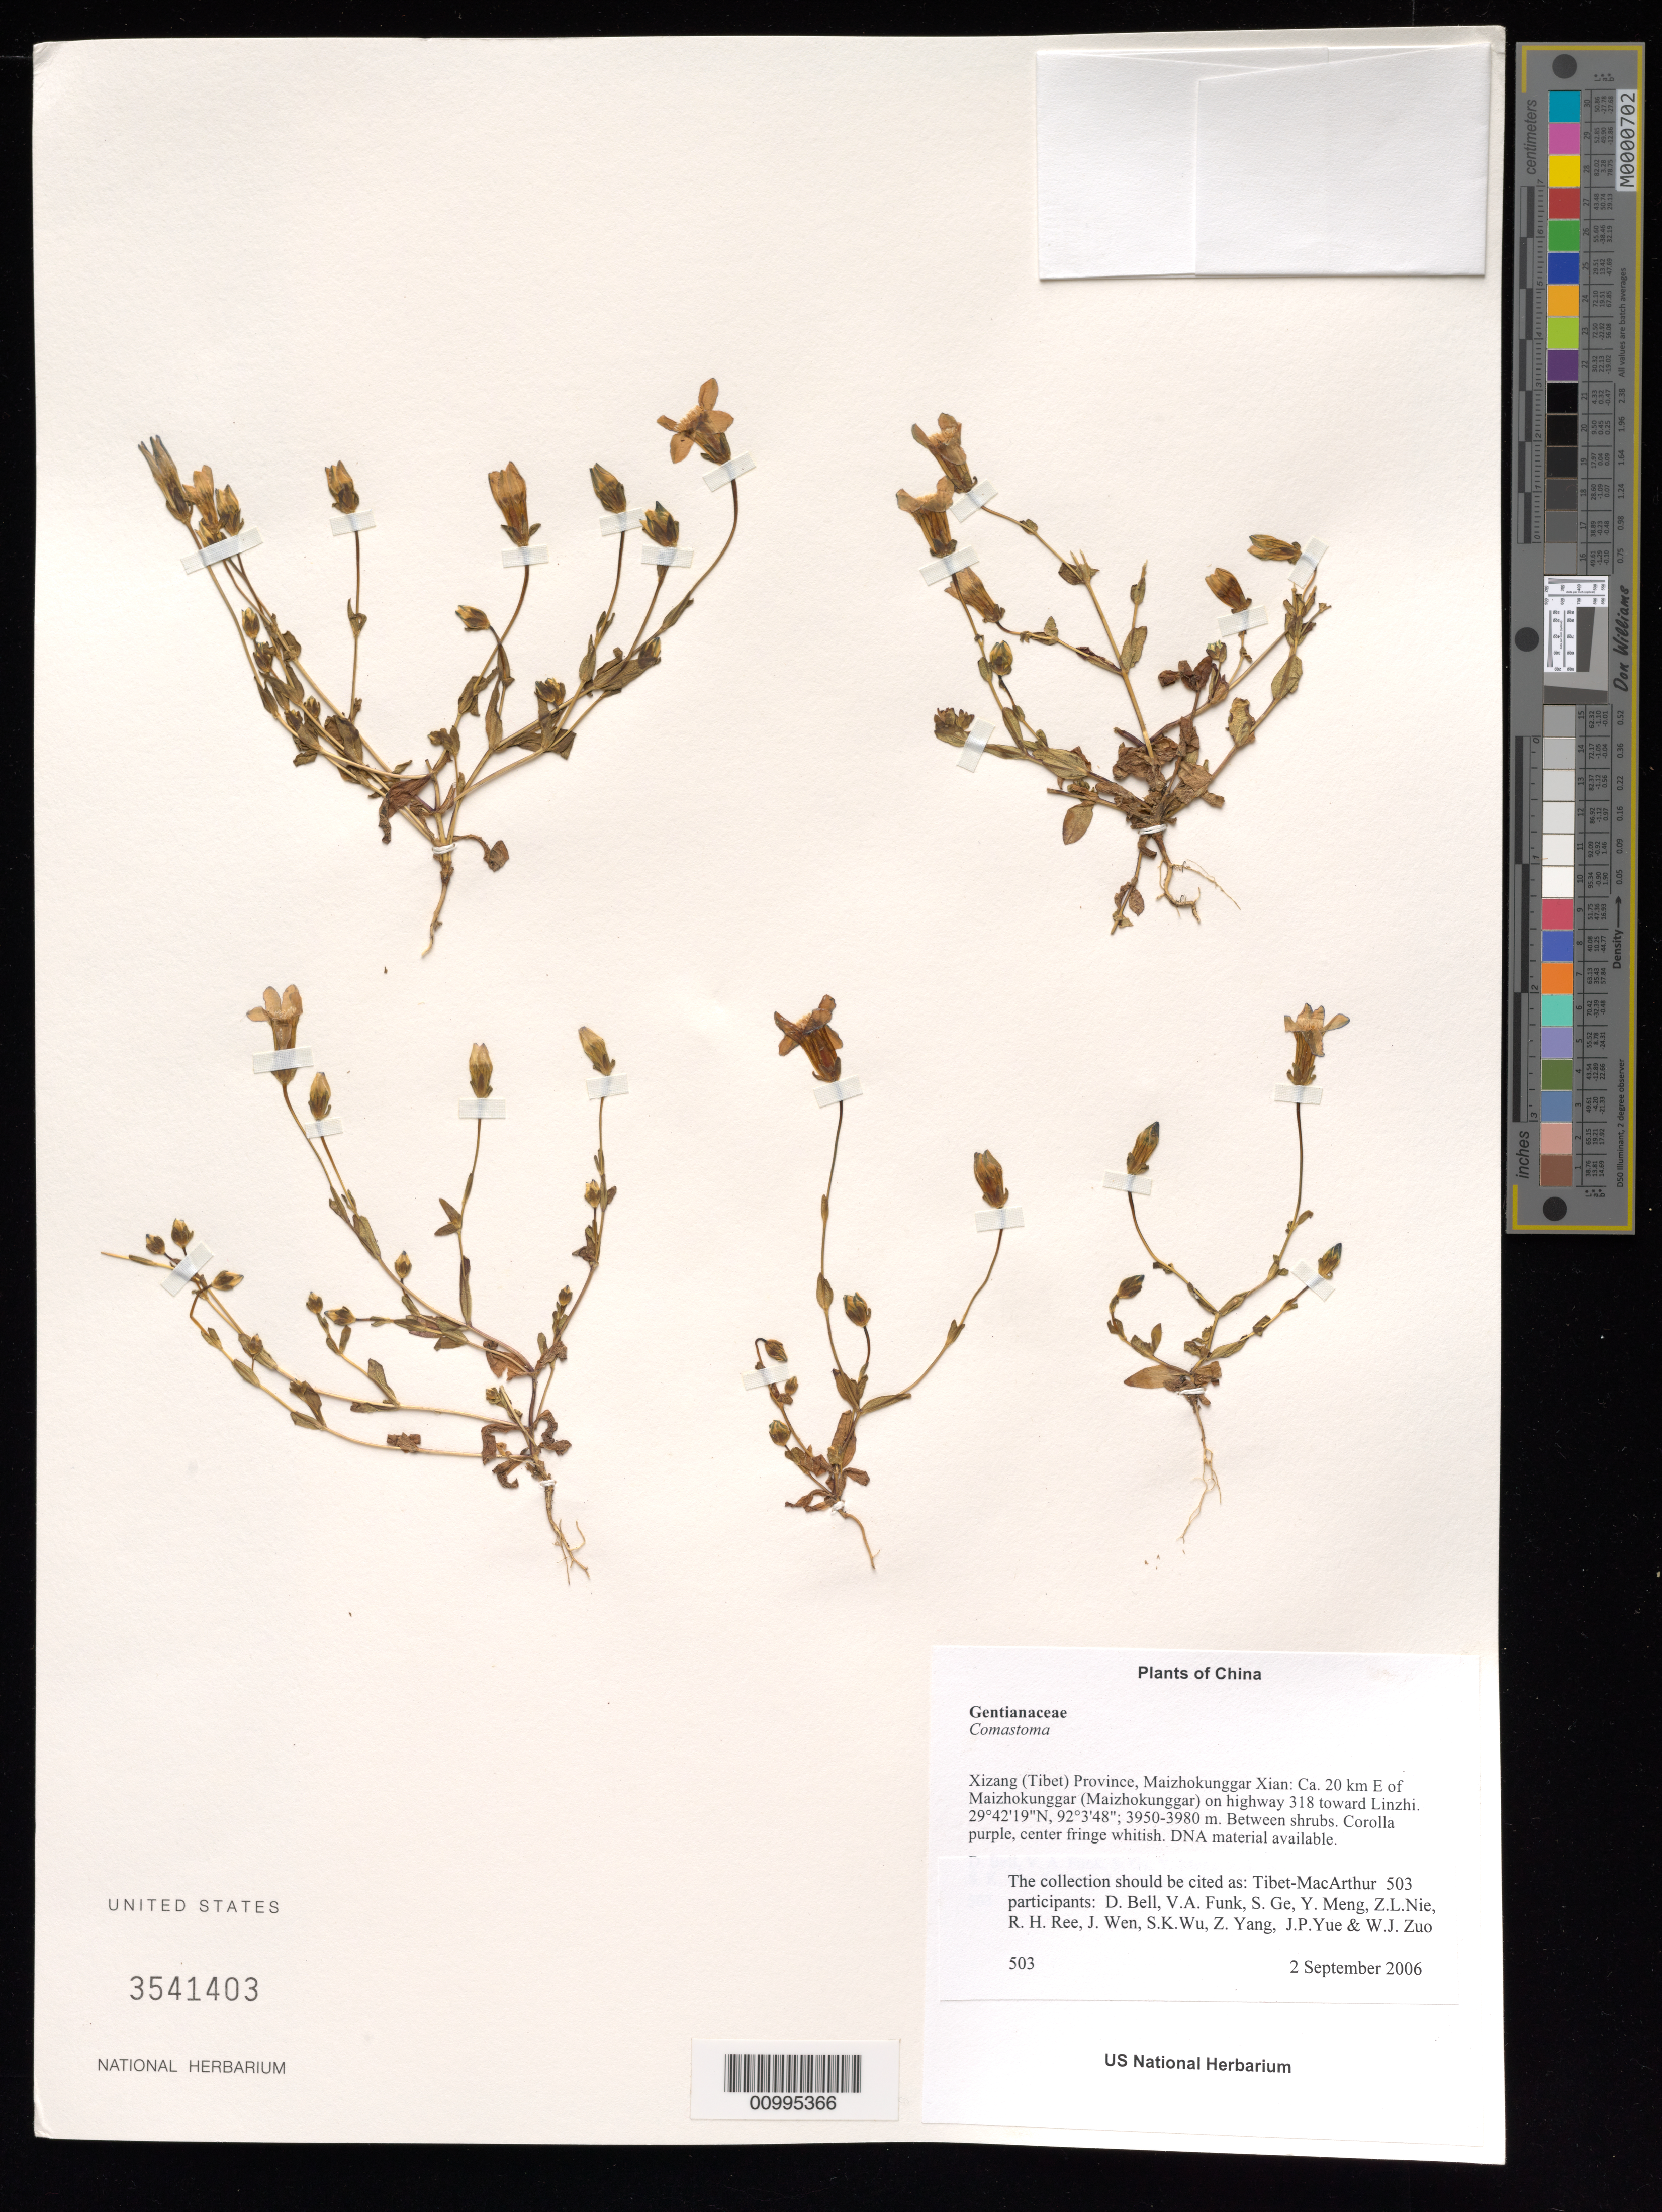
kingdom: Plantae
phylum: Tracheophyta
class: Magnoliopsida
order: Gentianales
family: Gentianaceae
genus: Comastoma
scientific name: Comastoma sp.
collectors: Tibet-MacArthur, D. A. Bell, V. Funk, S. Ge, Y. Meng, Z. Nie, R. Ree, J. Wen, S. K. Wu, Z. Yang, J. Yue & W. Zuo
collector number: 503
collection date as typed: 02 Sep 2006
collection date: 2006-09-02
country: China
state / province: Xizang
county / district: Maizhokunggar Xian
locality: Ca. 20 km E of Maizhokunggar on highway 318 toward Linzhi.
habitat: Grazed Kobresia meadows with scattered shrubs of Salix, Potentilla fruticosa, and Berberis, with Betula thickets above on slope. Between shrubs.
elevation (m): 3950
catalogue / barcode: US 3541403